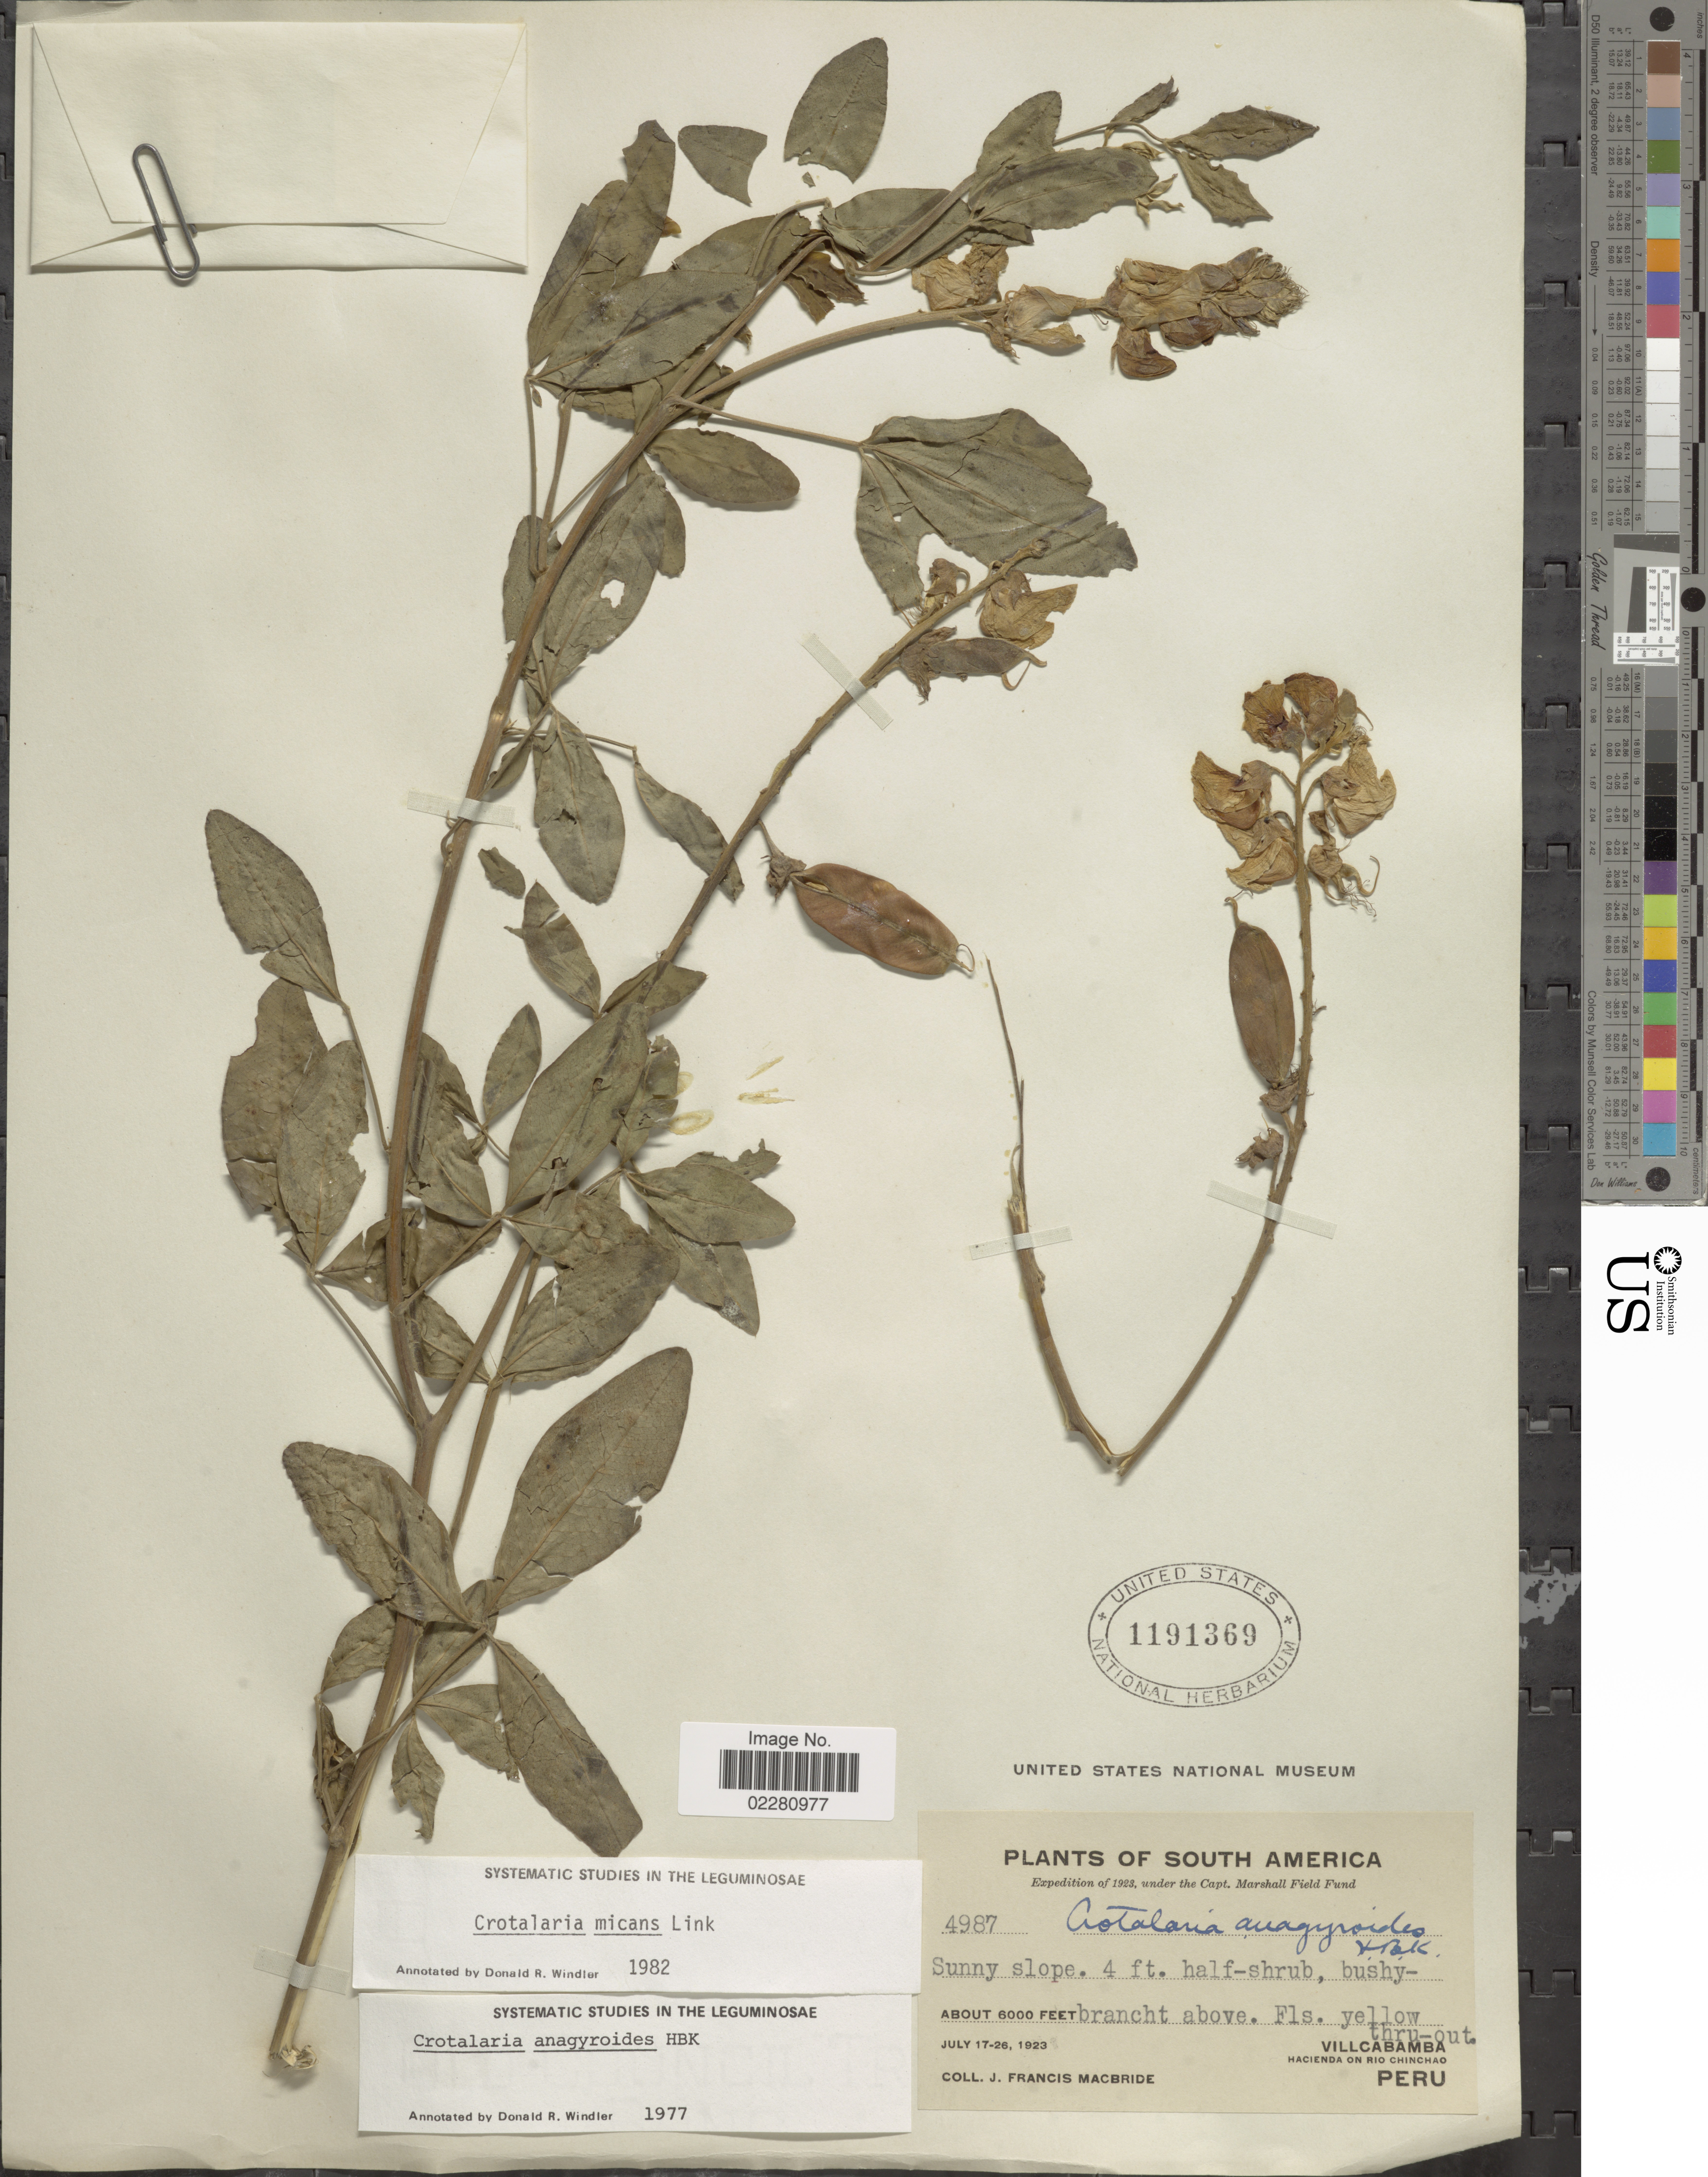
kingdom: Plantae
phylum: Tracheophyta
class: Magnoliopsida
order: Fabales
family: Fabaceae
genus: Crotalaria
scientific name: Crotalaria micans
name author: Link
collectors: J. F. Macbride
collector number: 4987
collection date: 1923-07-17/1923-07-26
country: Peru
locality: Villcabamba, Hacienda on Rio Chinchao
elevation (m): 1829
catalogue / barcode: US 1191369